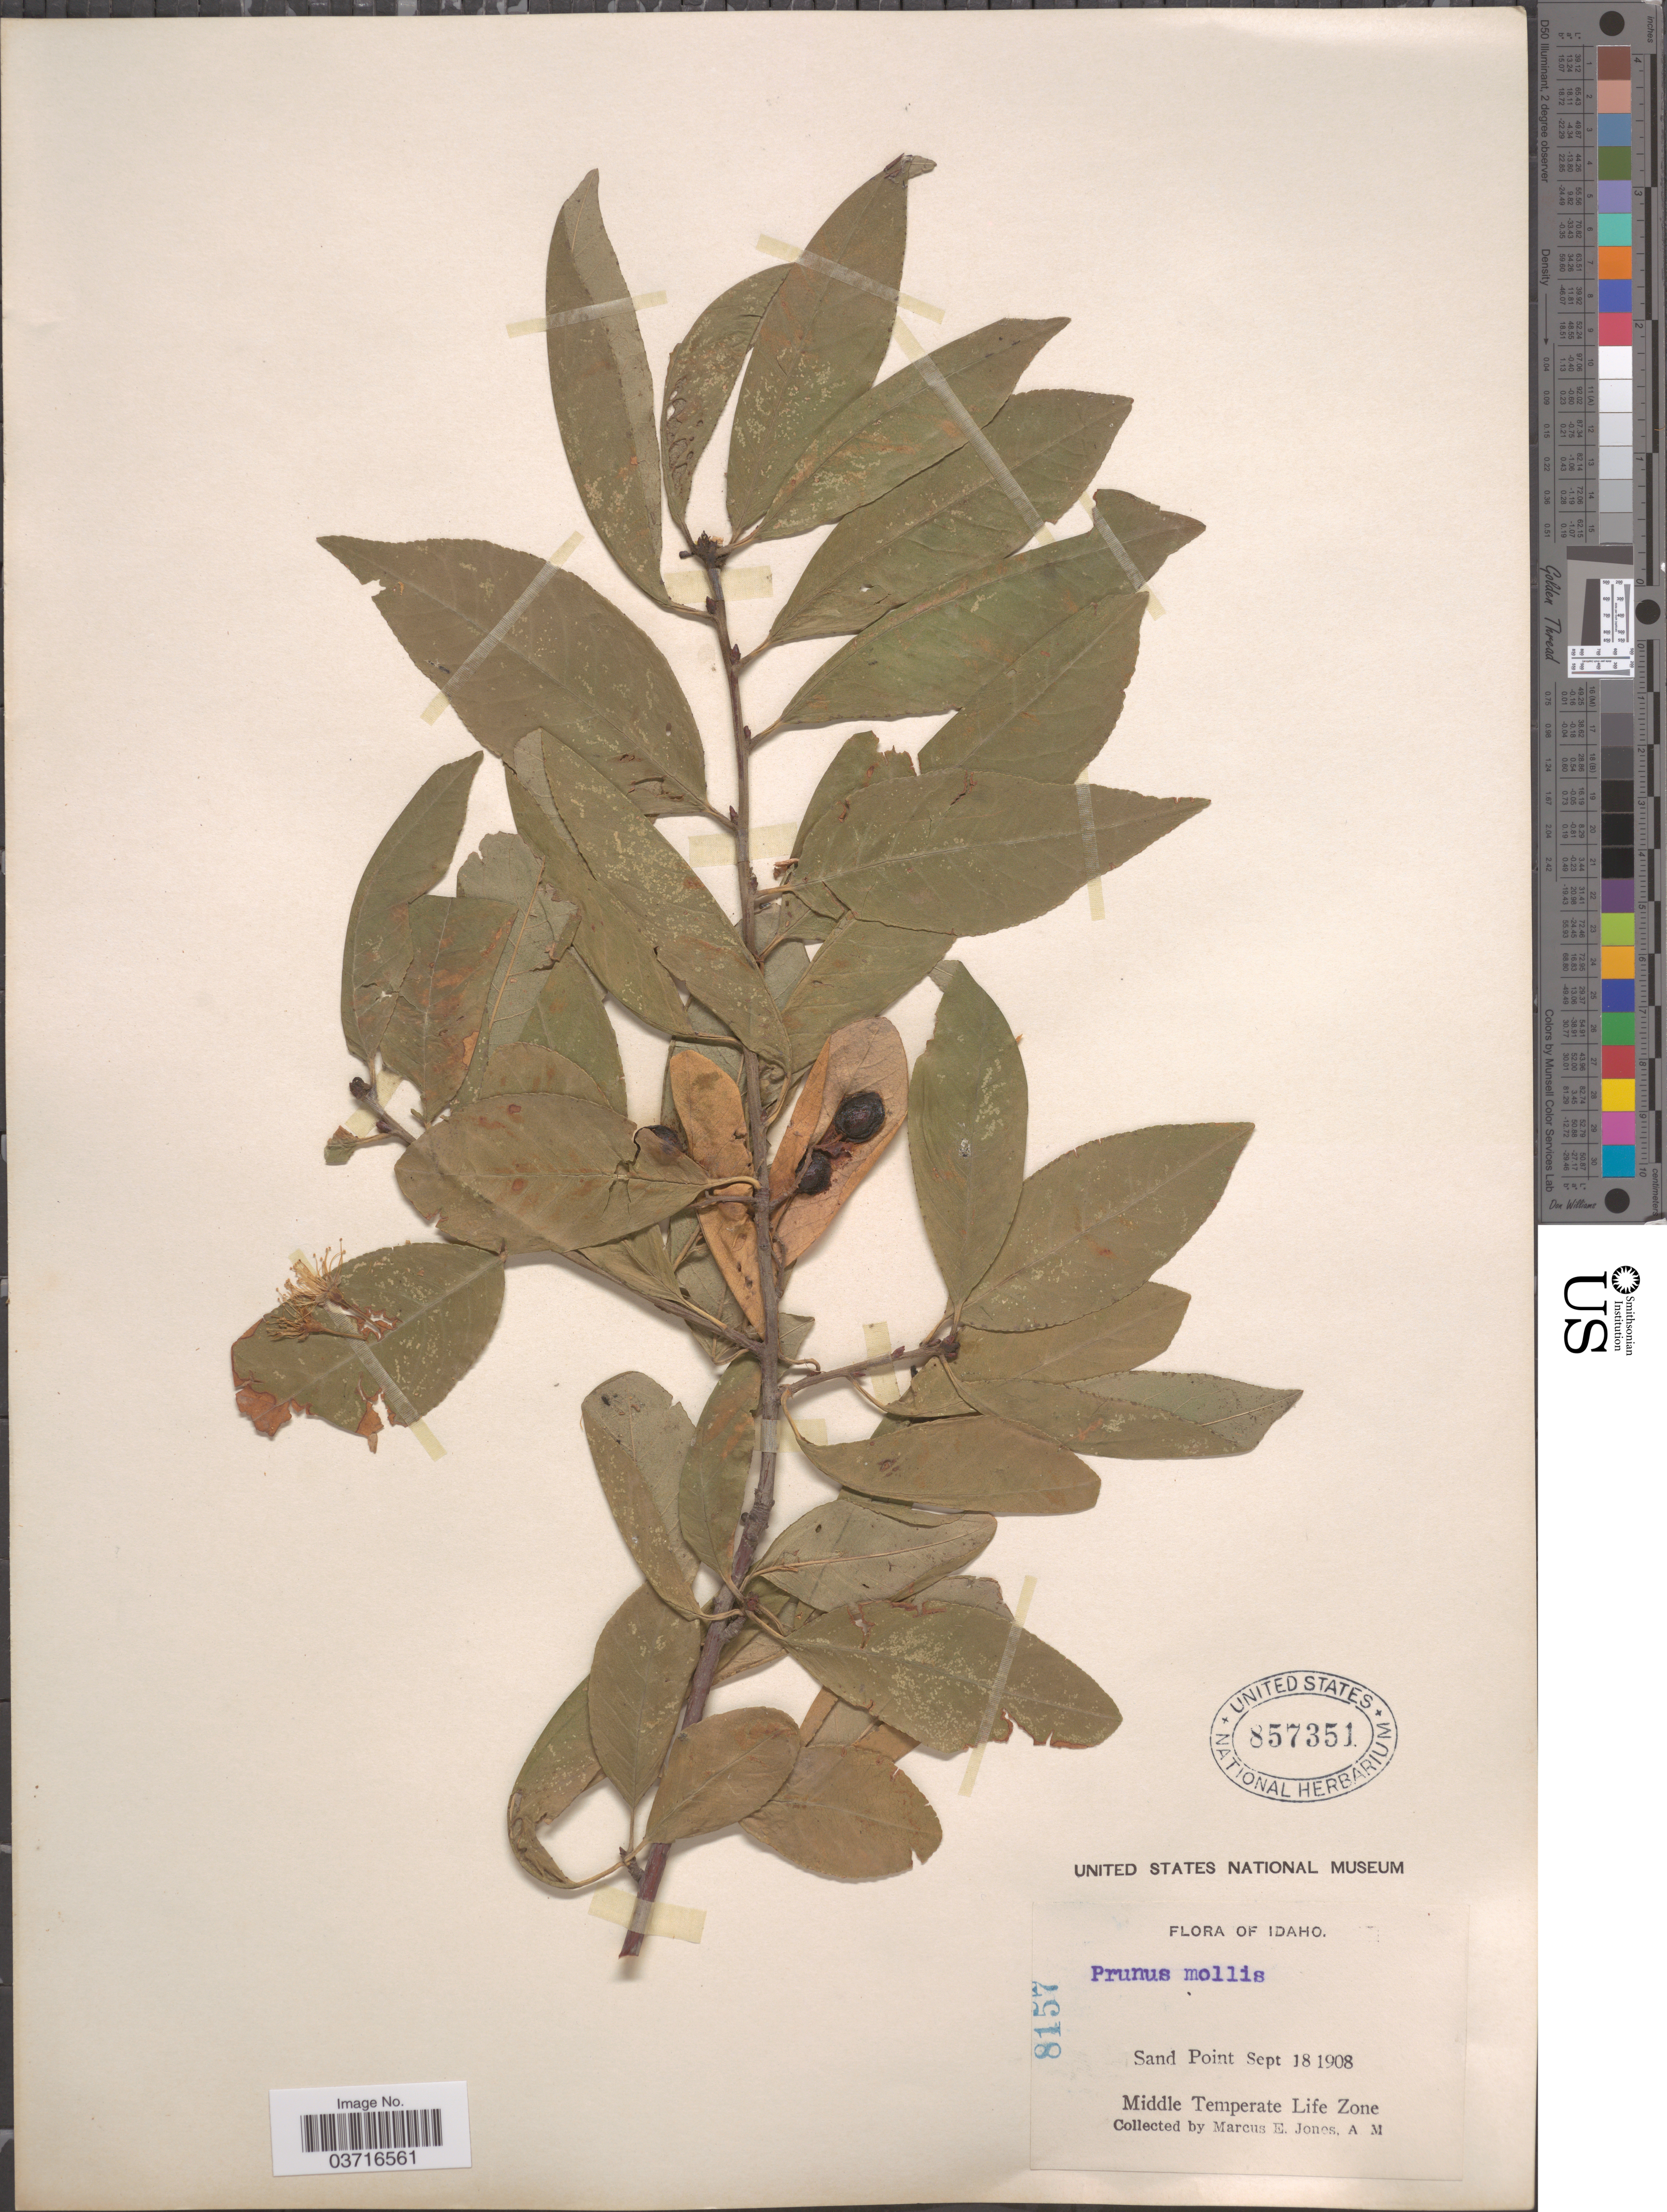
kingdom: Plantae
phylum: Tracheophyta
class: Magnoliopsida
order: Rosales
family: Rosaceae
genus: Prunus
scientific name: Prunus sp.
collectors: M. E. Jones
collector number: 8157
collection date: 1908-09-18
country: United States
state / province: Idaho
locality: Sand Point. Middle Temperate Life Zone.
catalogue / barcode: US 857351